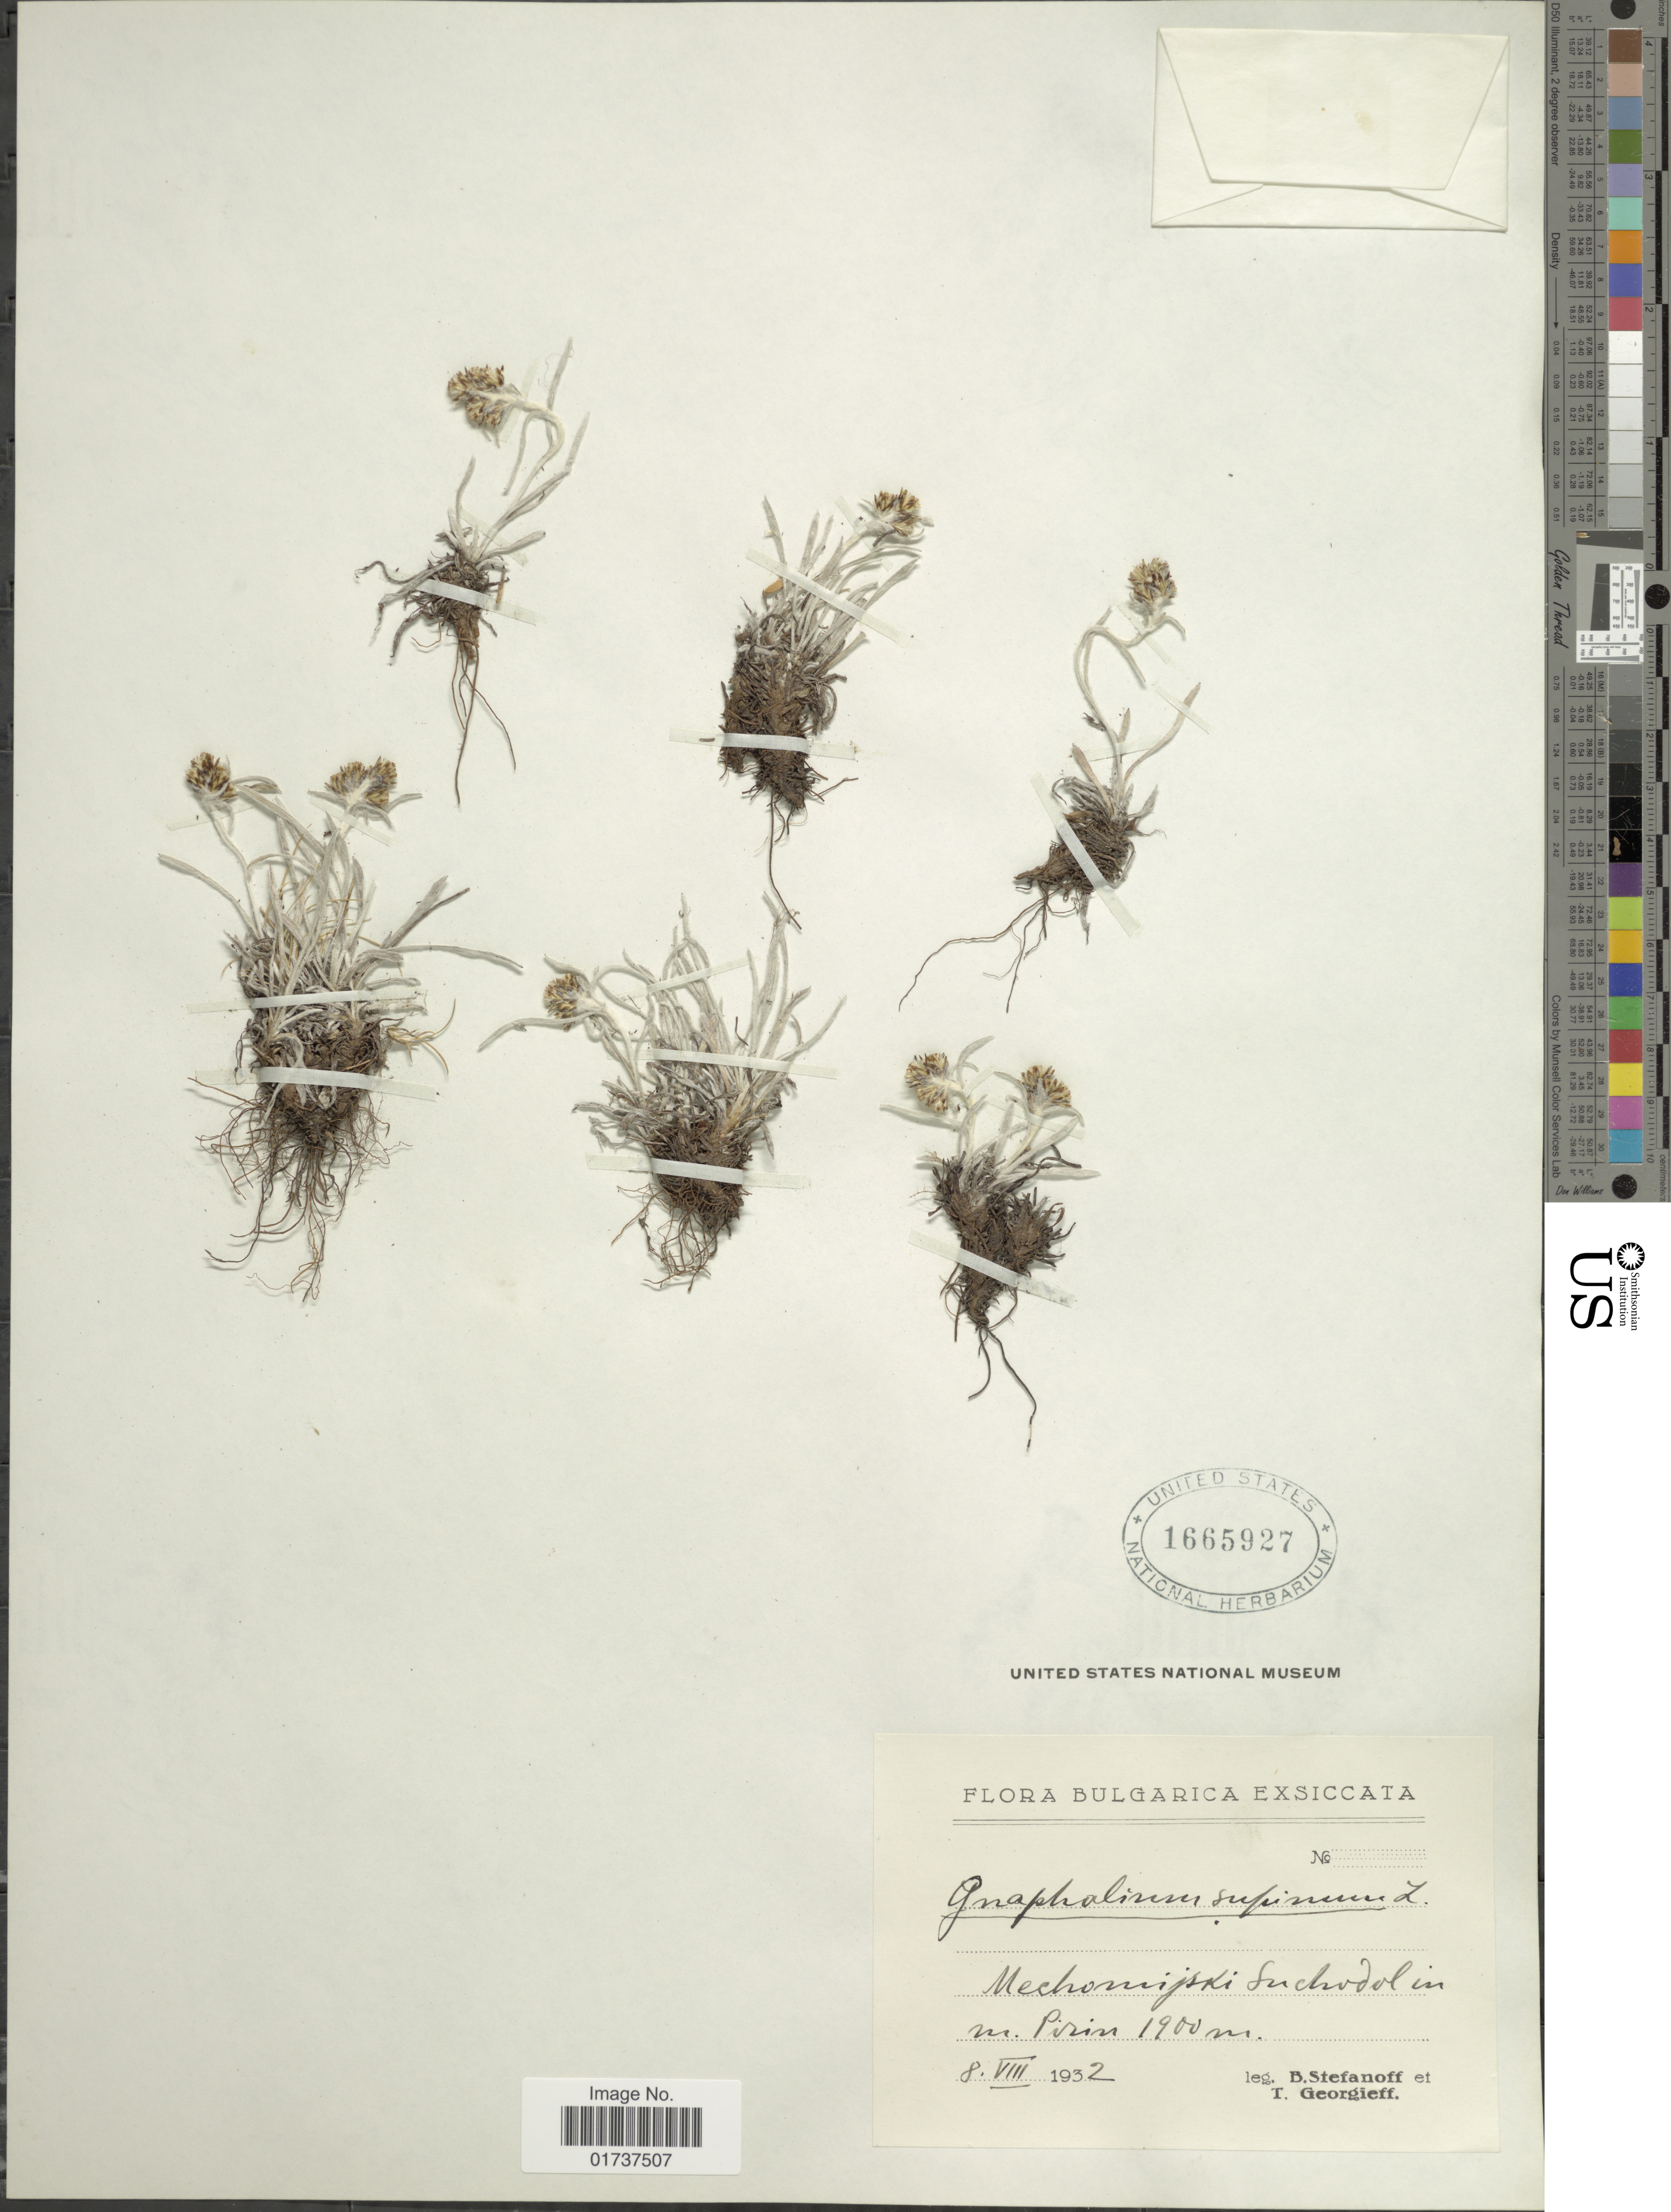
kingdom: Plantae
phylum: Tracheophyta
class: Magnoliopsida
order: Asterales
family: Asteraceae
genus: Gnaphalium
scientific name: Gnaphalium supinum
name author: L.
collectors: B. Stefanoff & T. Georgieff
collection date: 1932-08-08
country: Bulgaria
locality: Mechinonjski, Suchodol in nr. Pirin [interpreted]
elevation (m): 1900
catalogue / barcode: US 1665927